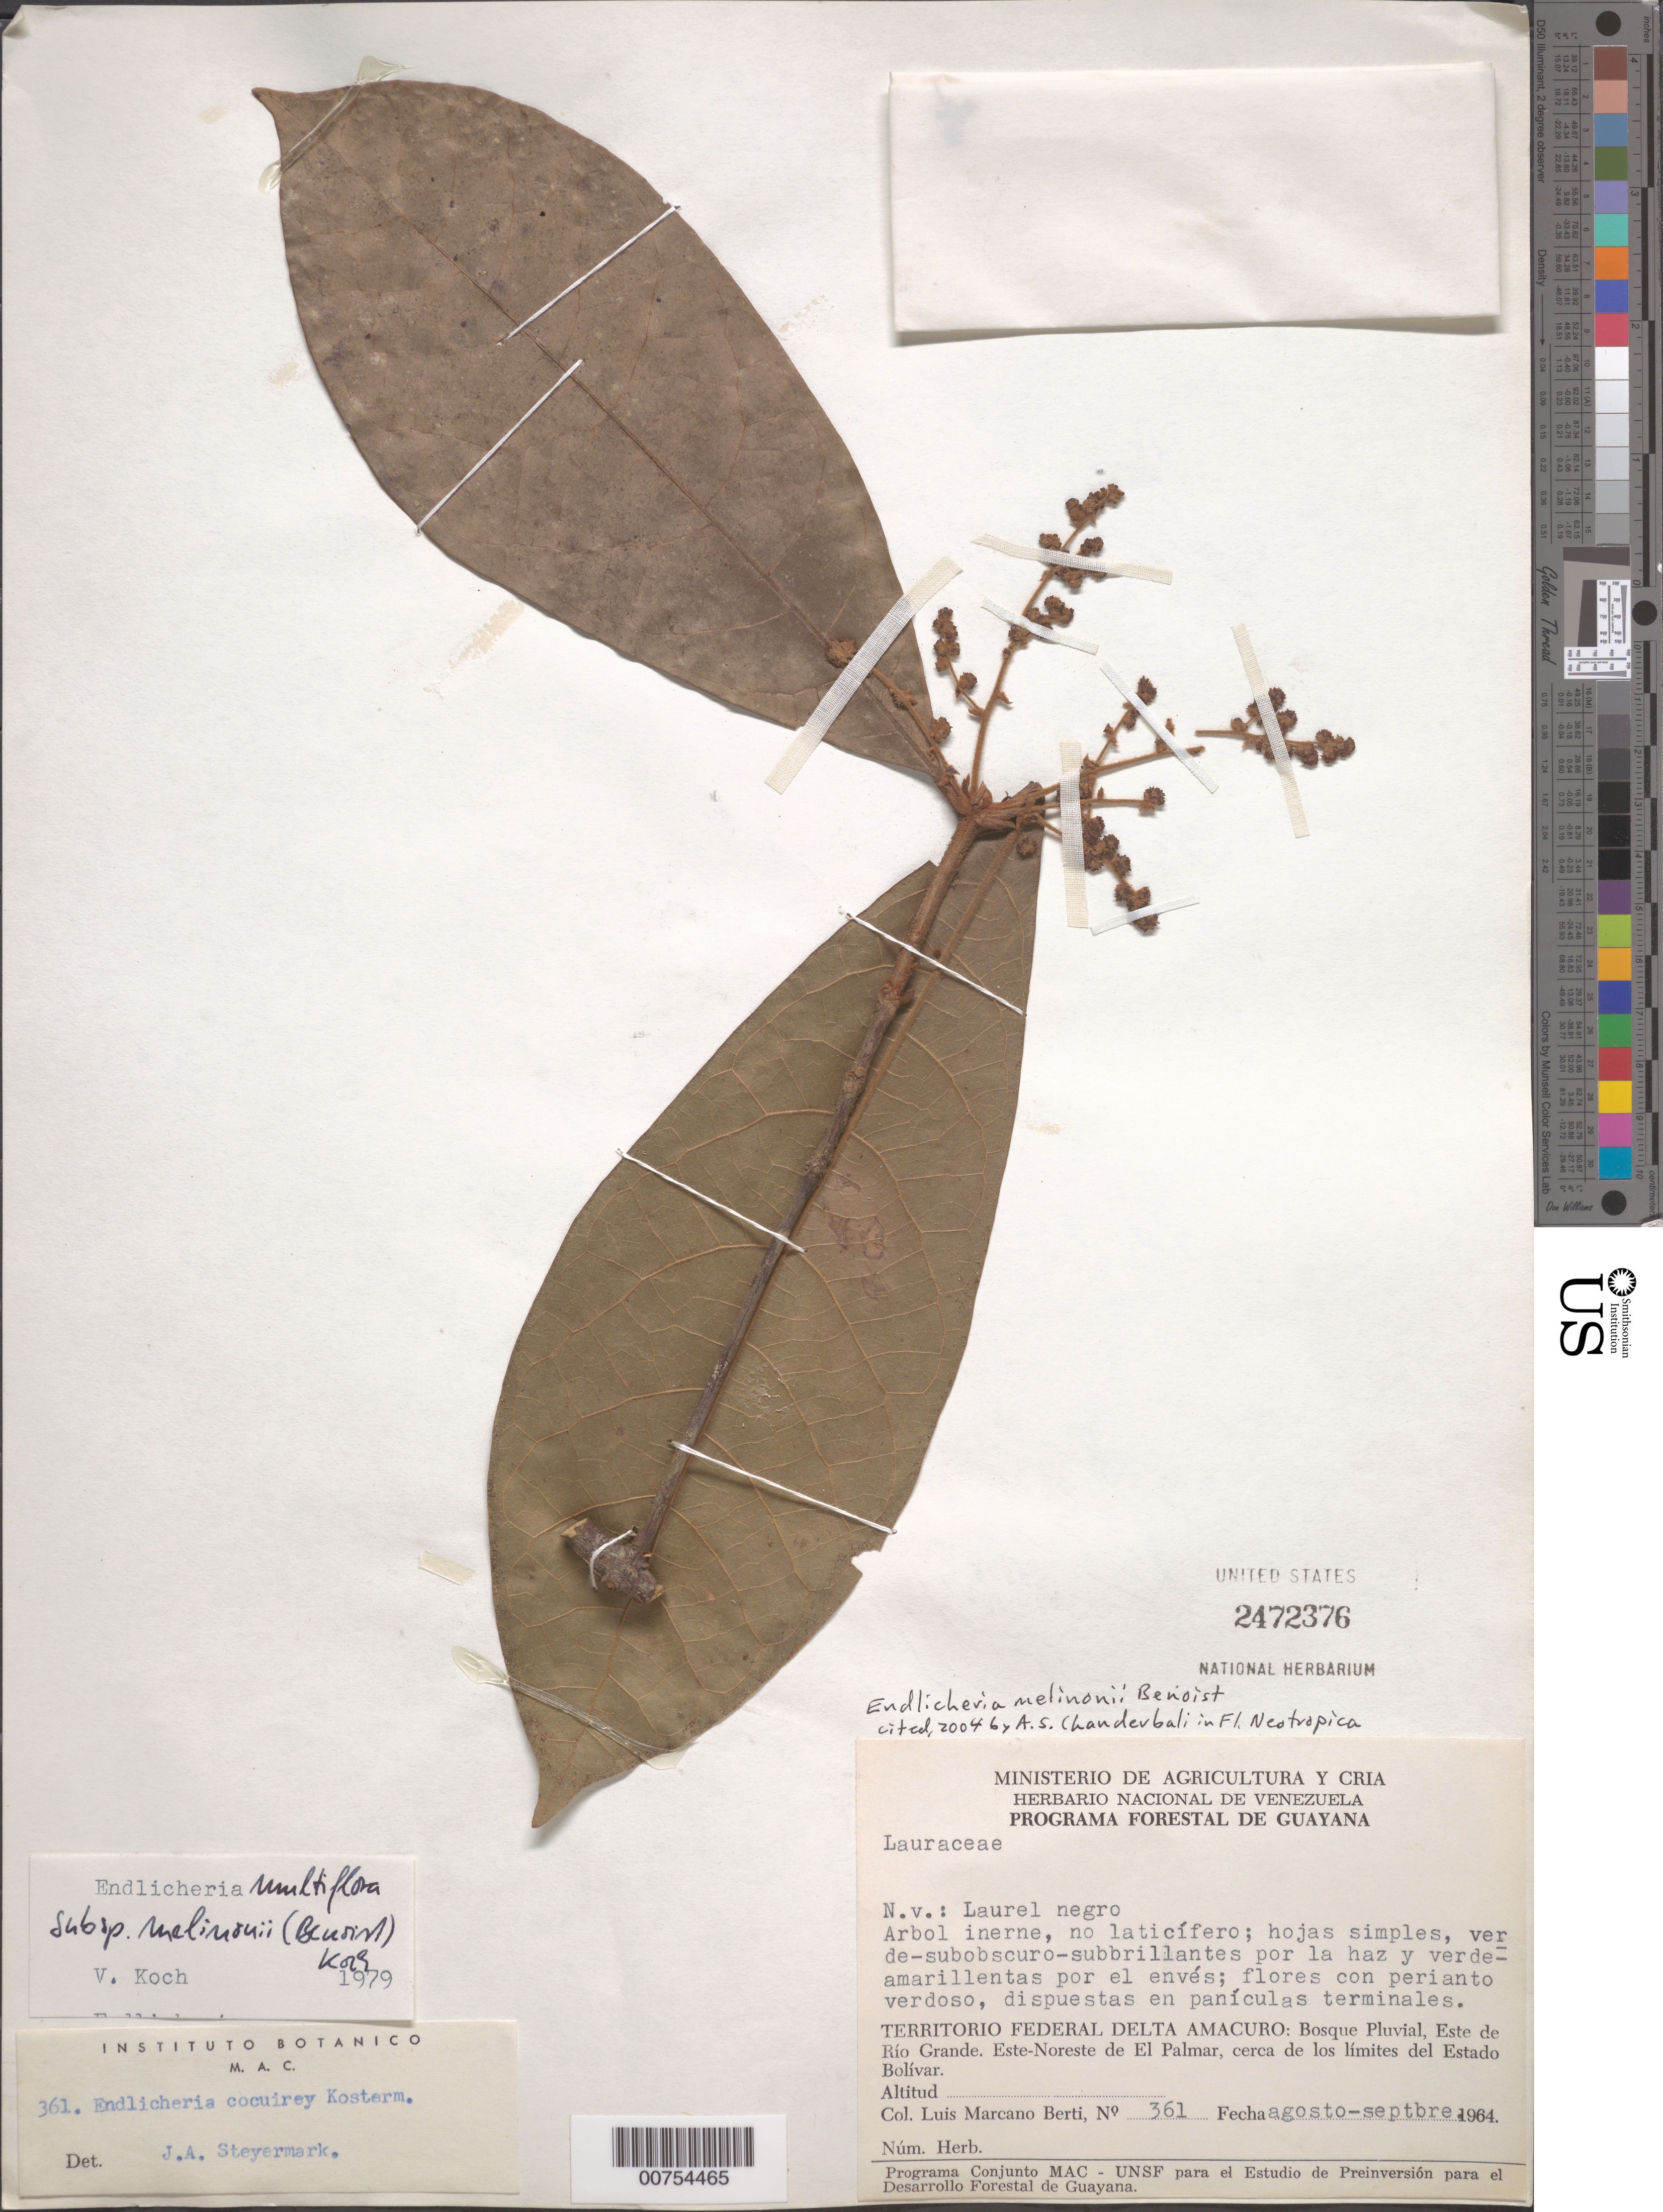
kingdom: Plantae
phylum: Tracheophyta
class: Magnoliopsida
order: Laurales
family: Lauraceae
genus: Endlicheria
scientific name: Endlicheria multiflora subsp. melinonii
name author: (Benoist) Koch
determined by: Koch, V.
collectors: L. Marcano-Berti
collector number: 361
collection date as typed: Aug-64 to Sep-64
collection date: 1964-08/1964-09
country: Venezuela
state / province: Delta Amacuro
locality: Este de Río Grande, ENE de El Palmar, cerca de los limites del Estado Bolívar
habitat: Bosque pluvial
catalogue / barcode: US 2472376